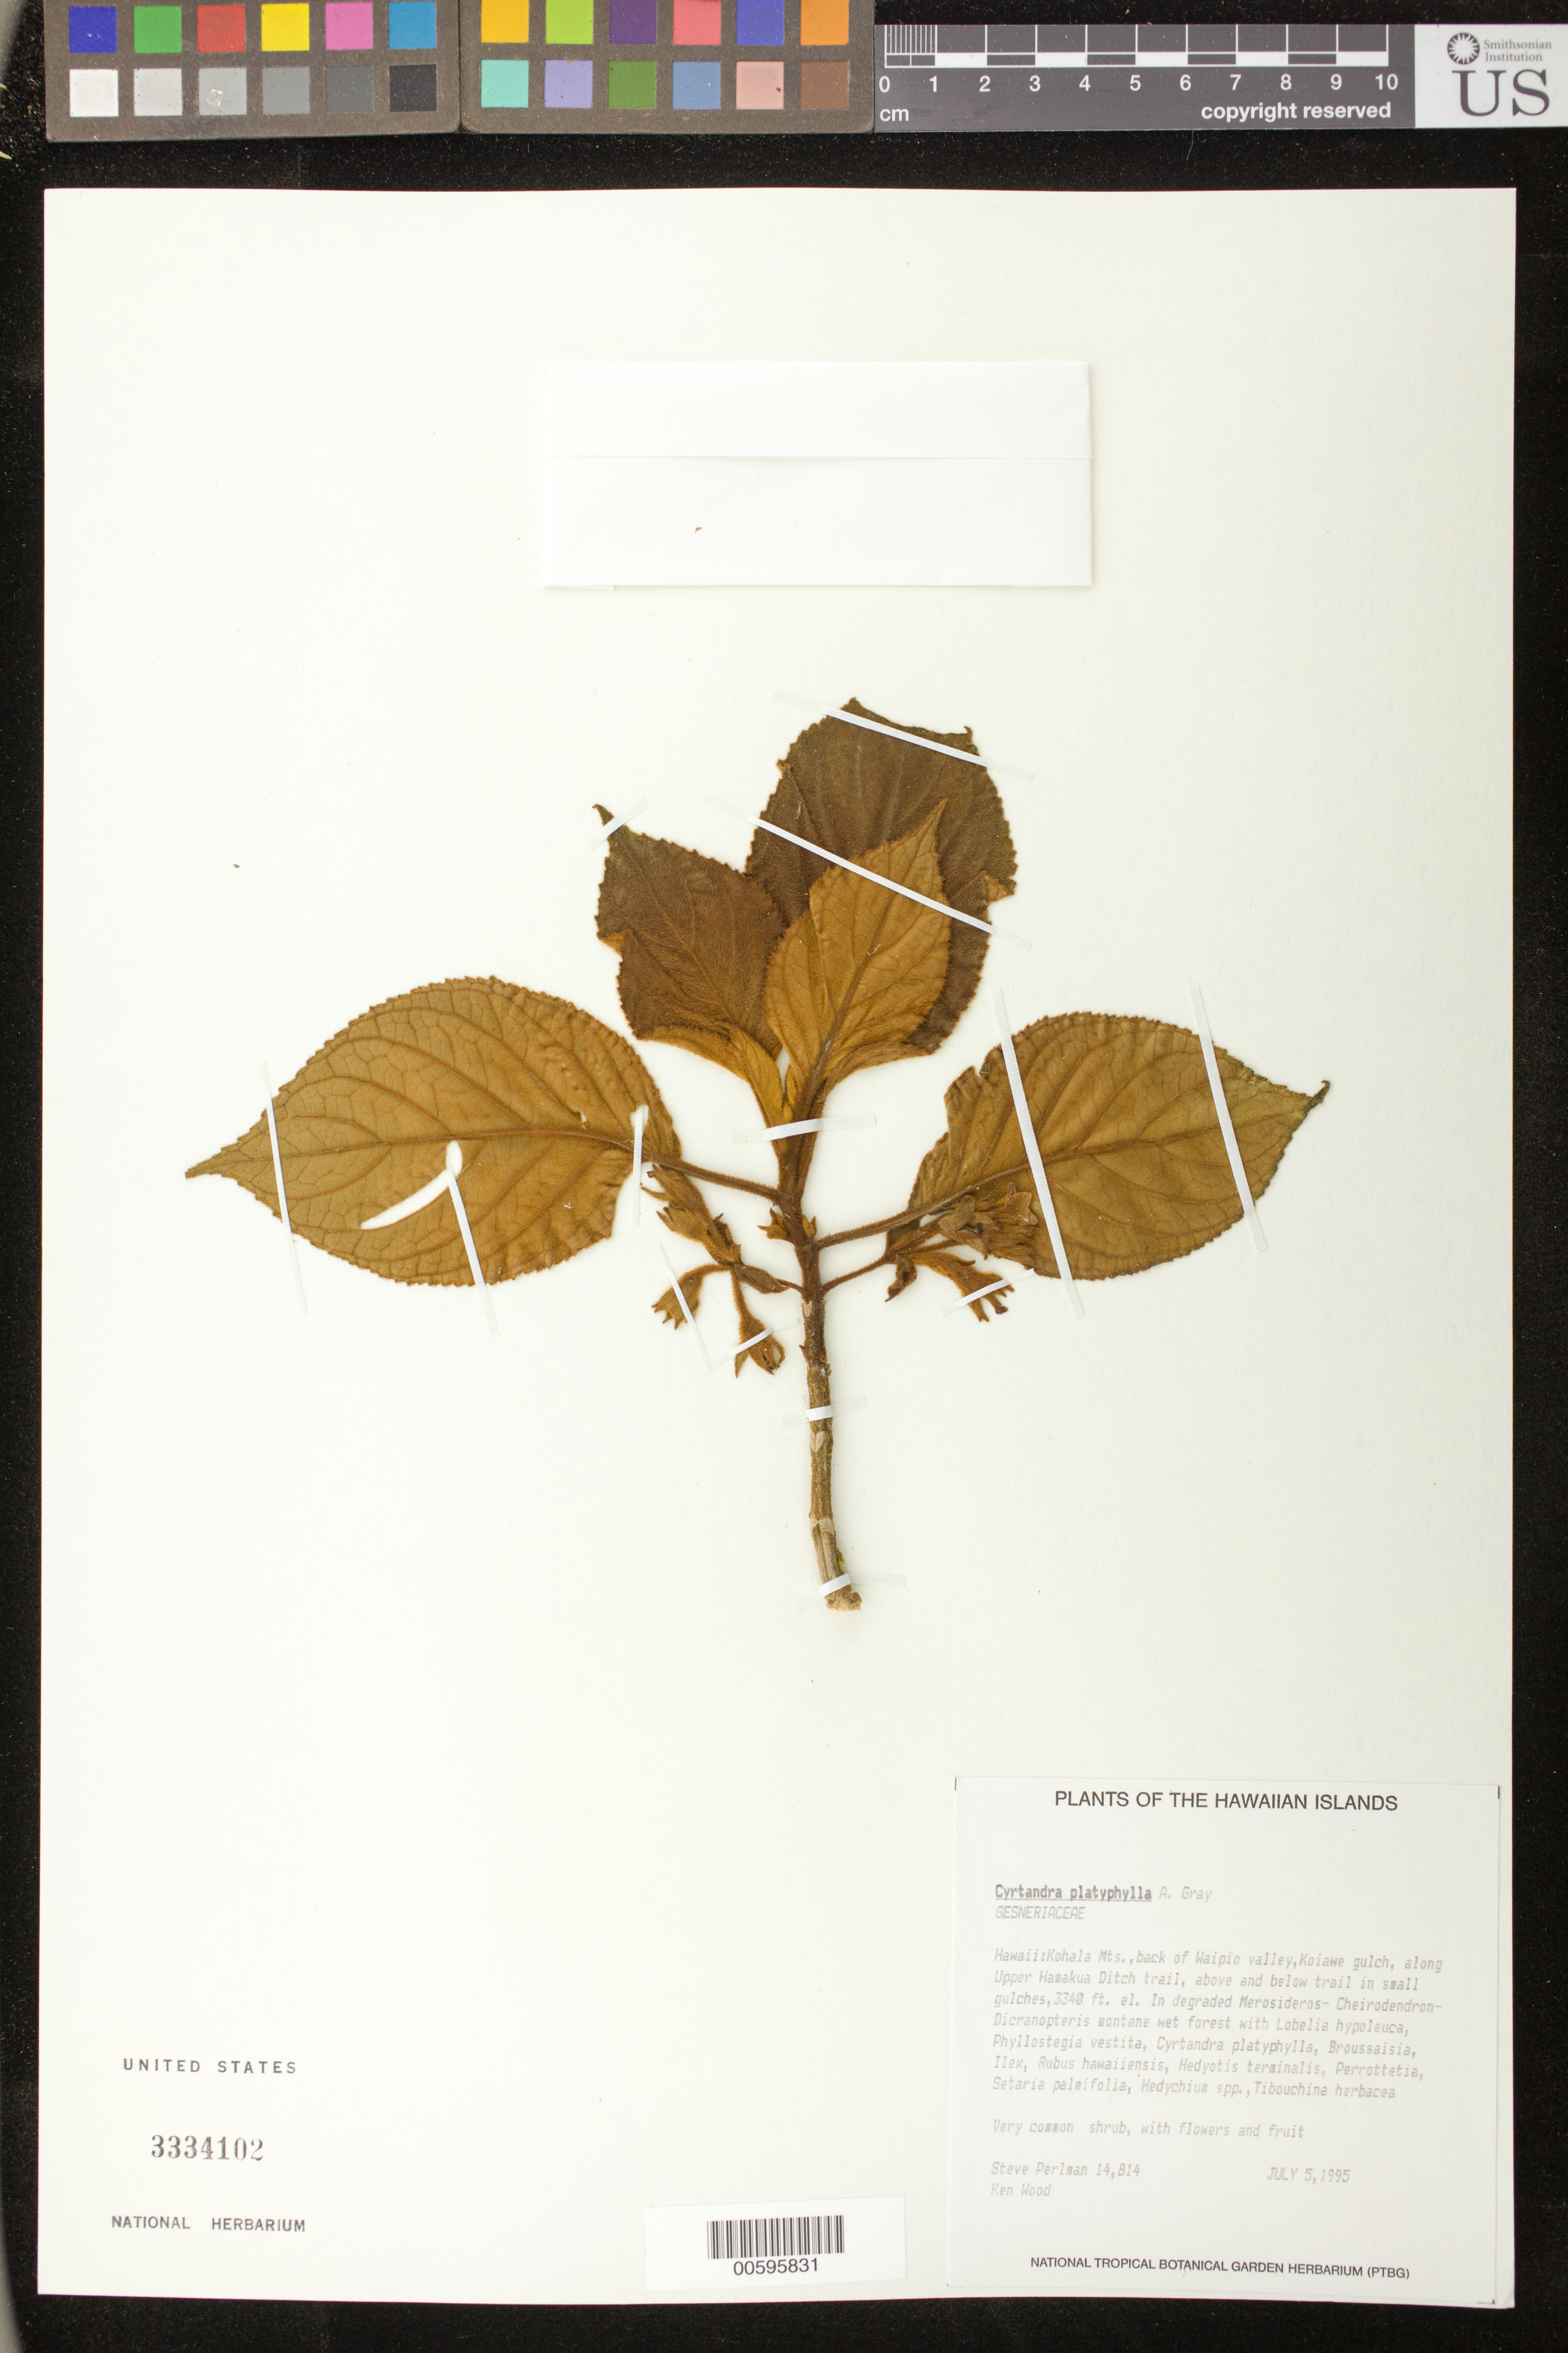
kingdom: Plantae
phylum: Tracheophyta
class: Magnoliopsida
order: Lamiales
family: Gesneriaceae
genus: Cyrtandra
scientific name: Cyrtandra platyphylla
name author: A. Gray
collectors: S. P. Perlman & K. Wood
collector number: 14814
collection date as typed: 5 Jul 1995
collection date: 1995-07-05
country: United States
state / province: Hawaii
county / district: Hawaii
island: Hawaii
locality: Kohala Mts, back of Waipio valley, Koiawe gulch, along Upper Hamakua Ditch trail, above and below trail in small gulches.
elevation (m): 1018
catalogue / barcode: US 3334102